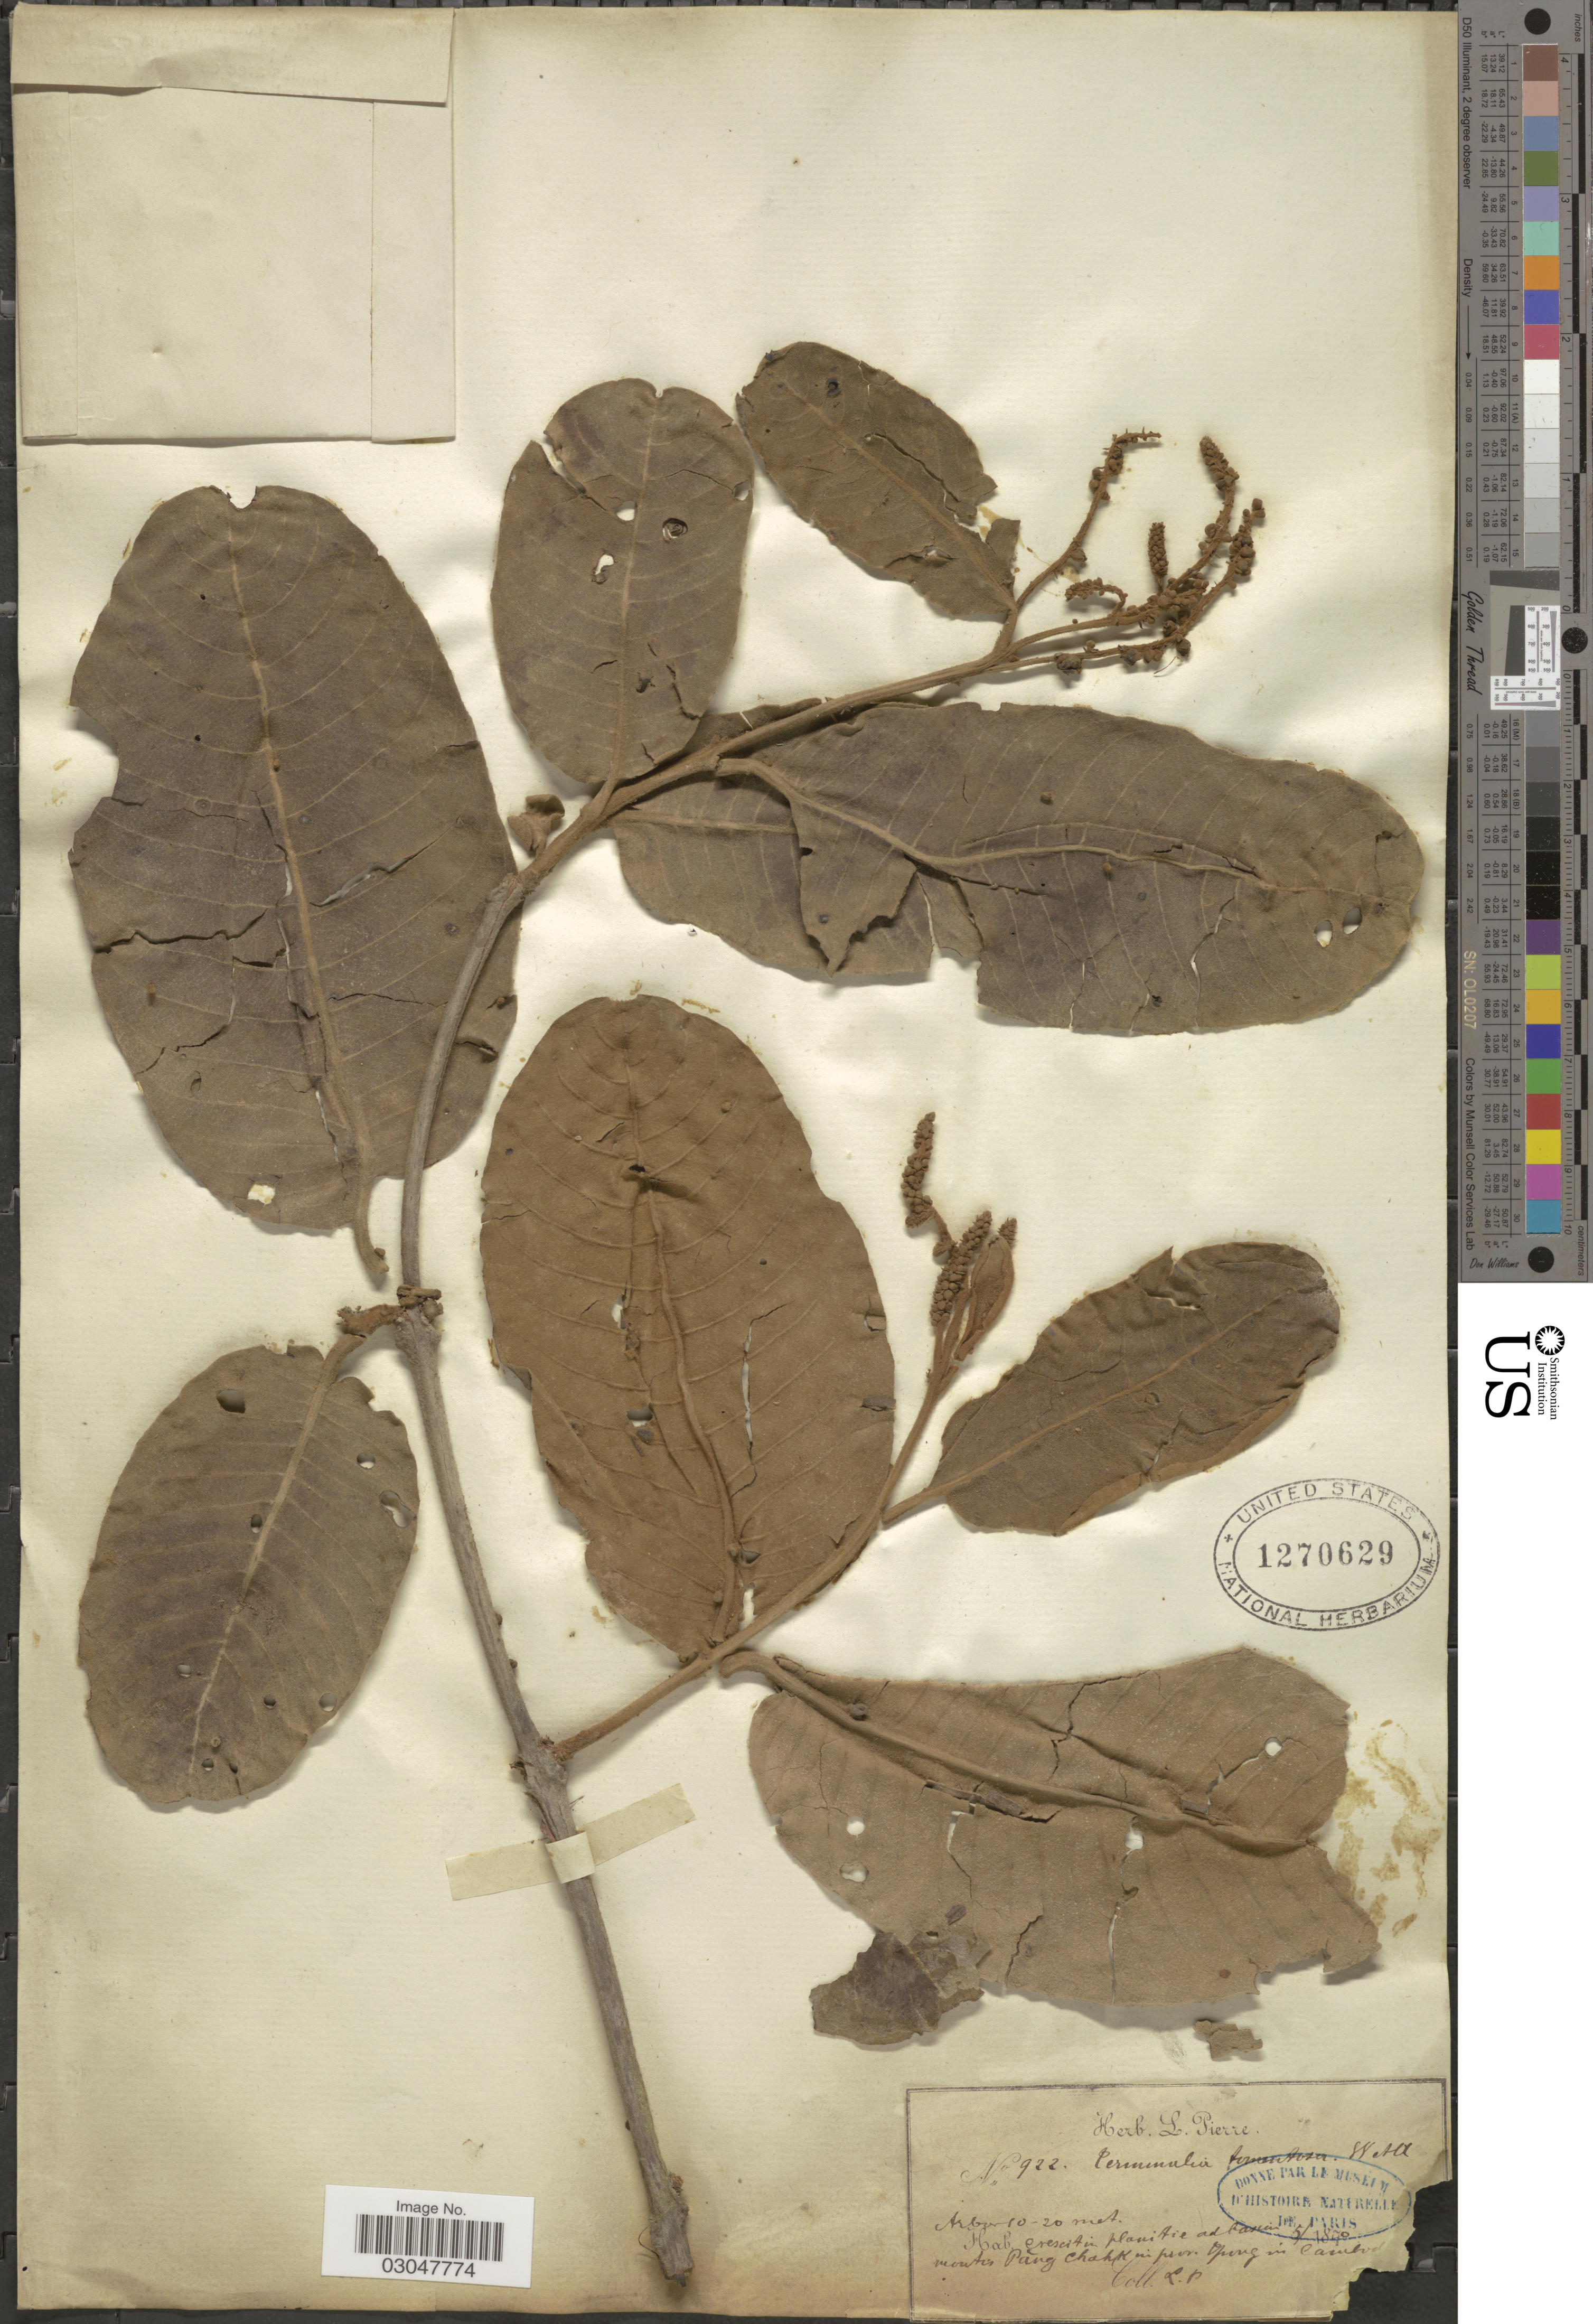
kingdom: Plantae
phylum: Tracheophyta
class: Magnoliopsida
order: Myrtales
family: Combretaceae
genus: Terminalia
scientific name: Terminalia tomentosa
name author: Wight & Arn.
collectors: L. Pierre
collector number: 922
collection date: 1890-05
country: Cambodia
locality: Montis Pang Chahk [interpreted] in prov. Tpong in Cambod.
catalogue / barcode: US 1270629